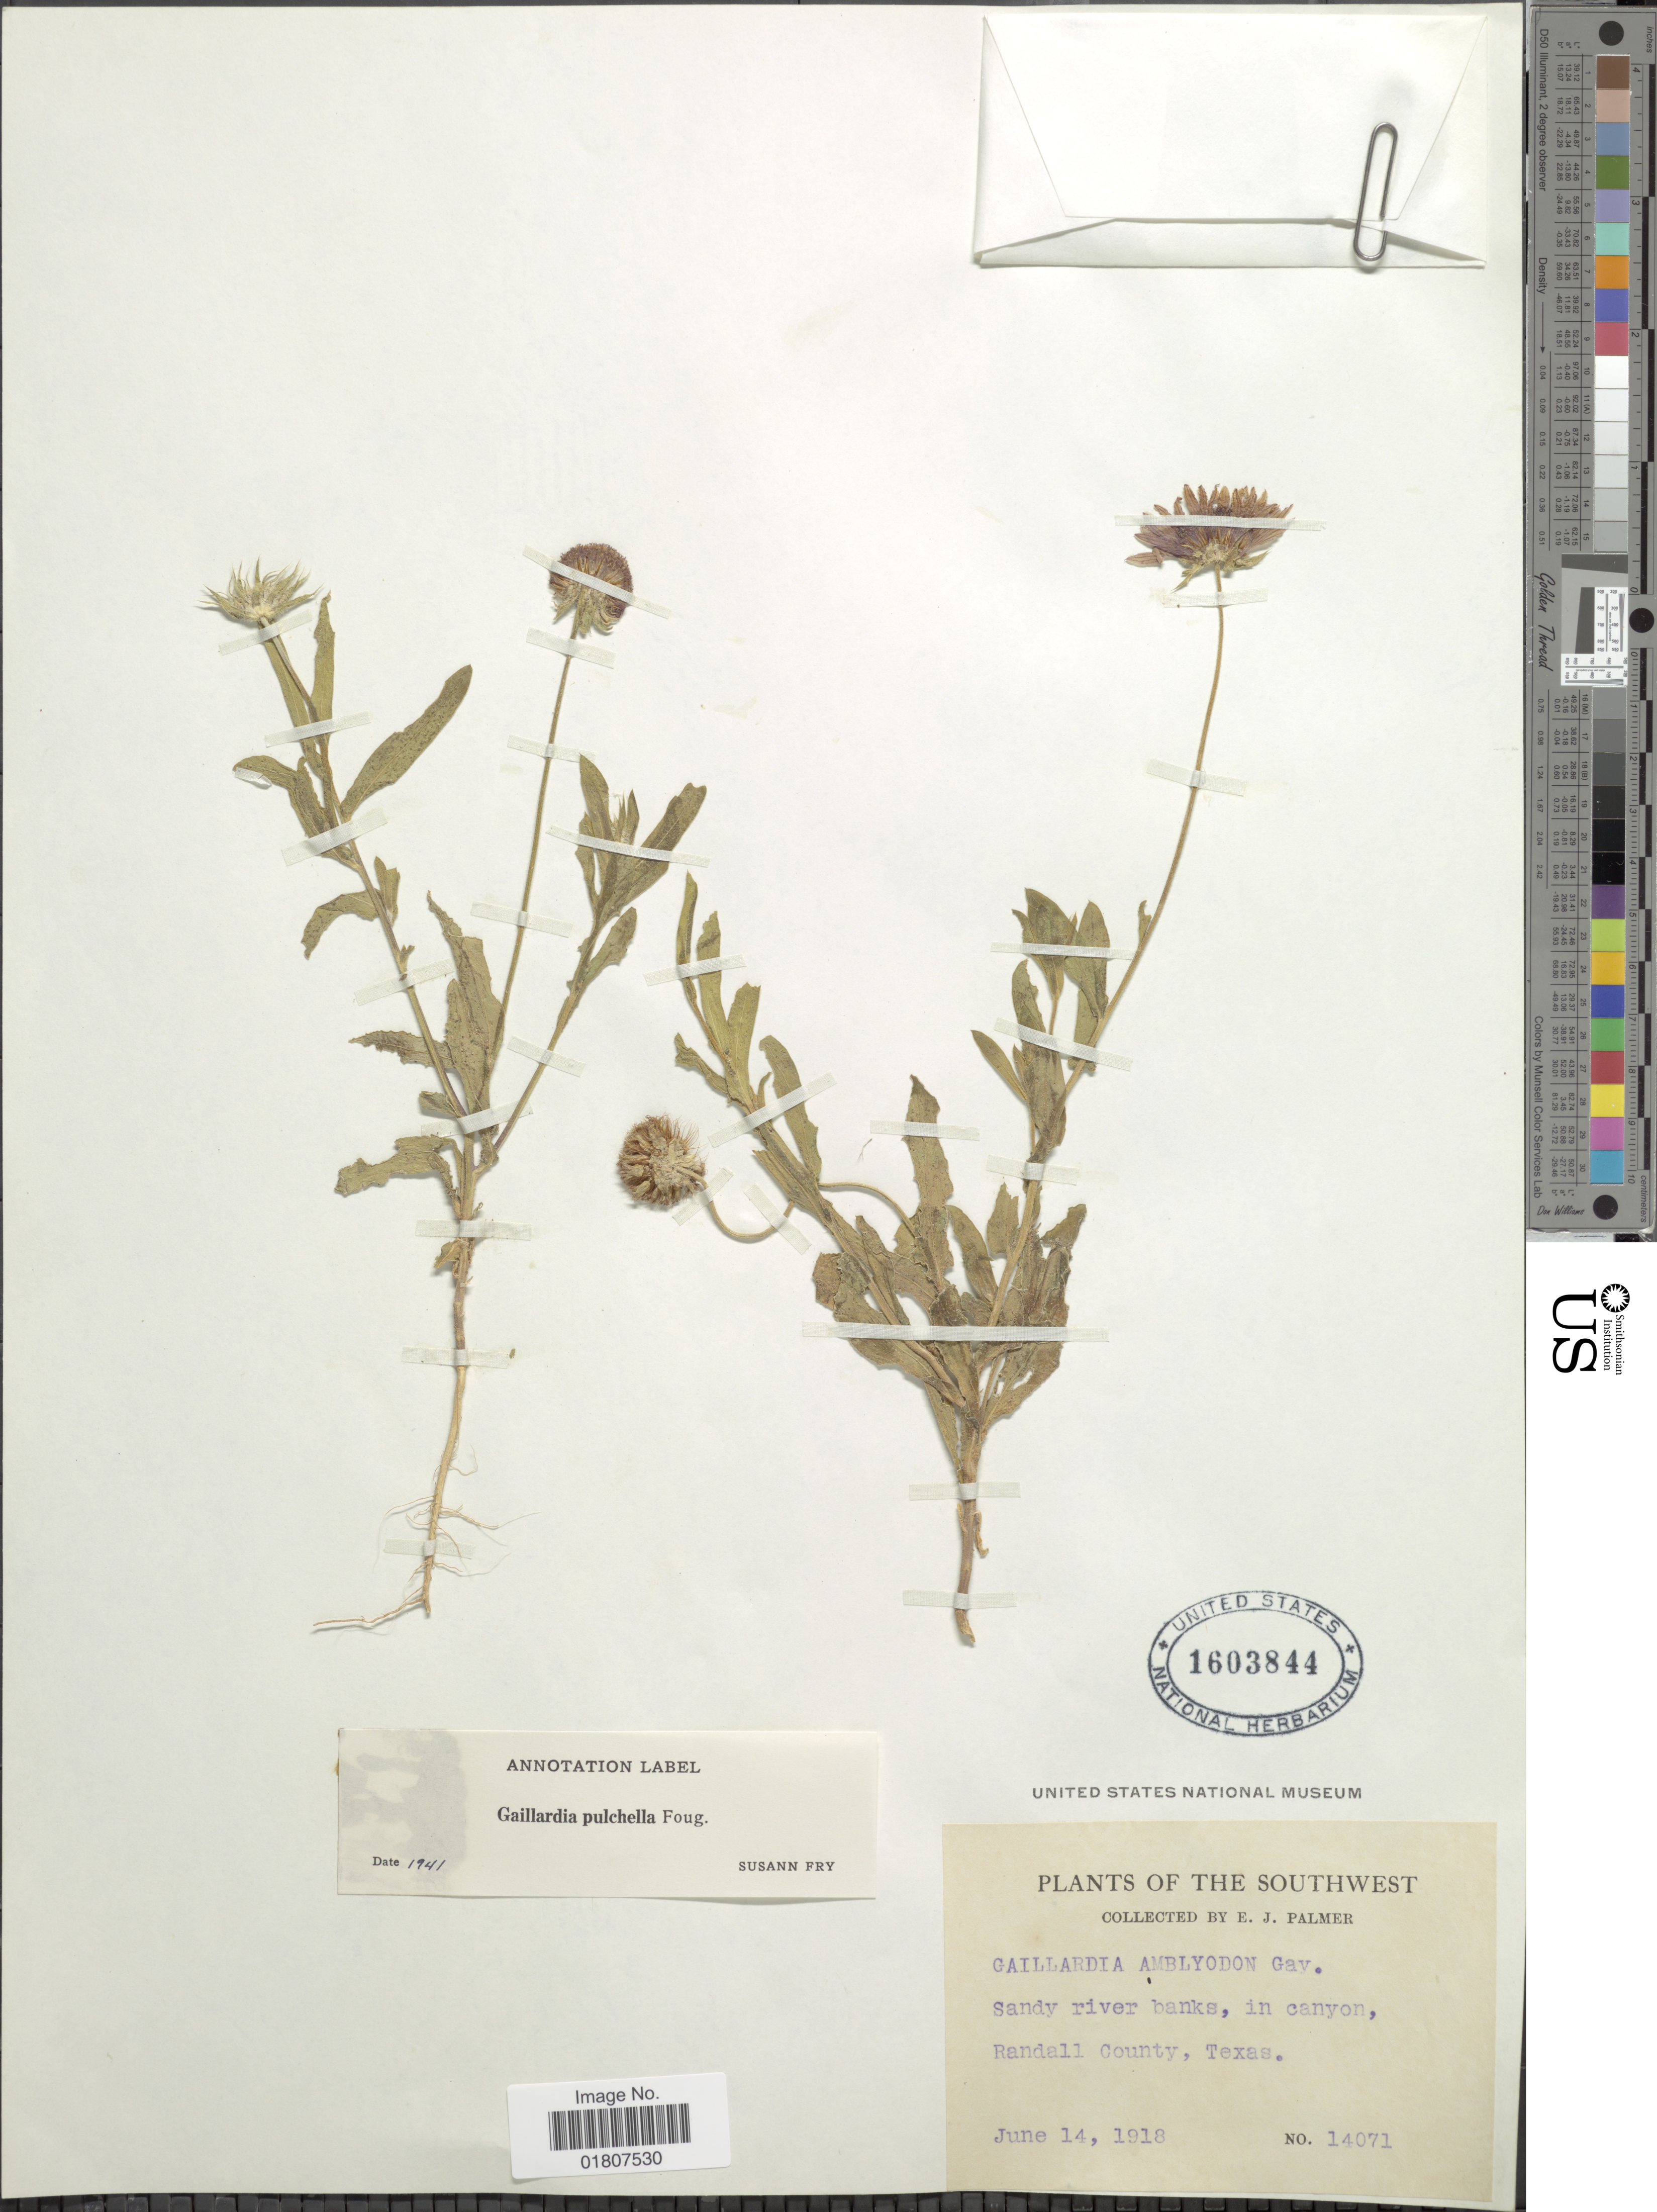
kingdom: Plantae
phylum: Tracheophyta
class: Magnoliopsida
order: Asterales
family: Asteraceae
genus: Gaillardia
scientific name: Gaillardia pulchella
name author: Foug.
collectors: E. J. Palmer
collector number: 14071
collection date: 1918-06-14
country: United States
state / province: Texas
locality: Southwest. Randall Canyon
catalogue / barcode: US 1603844